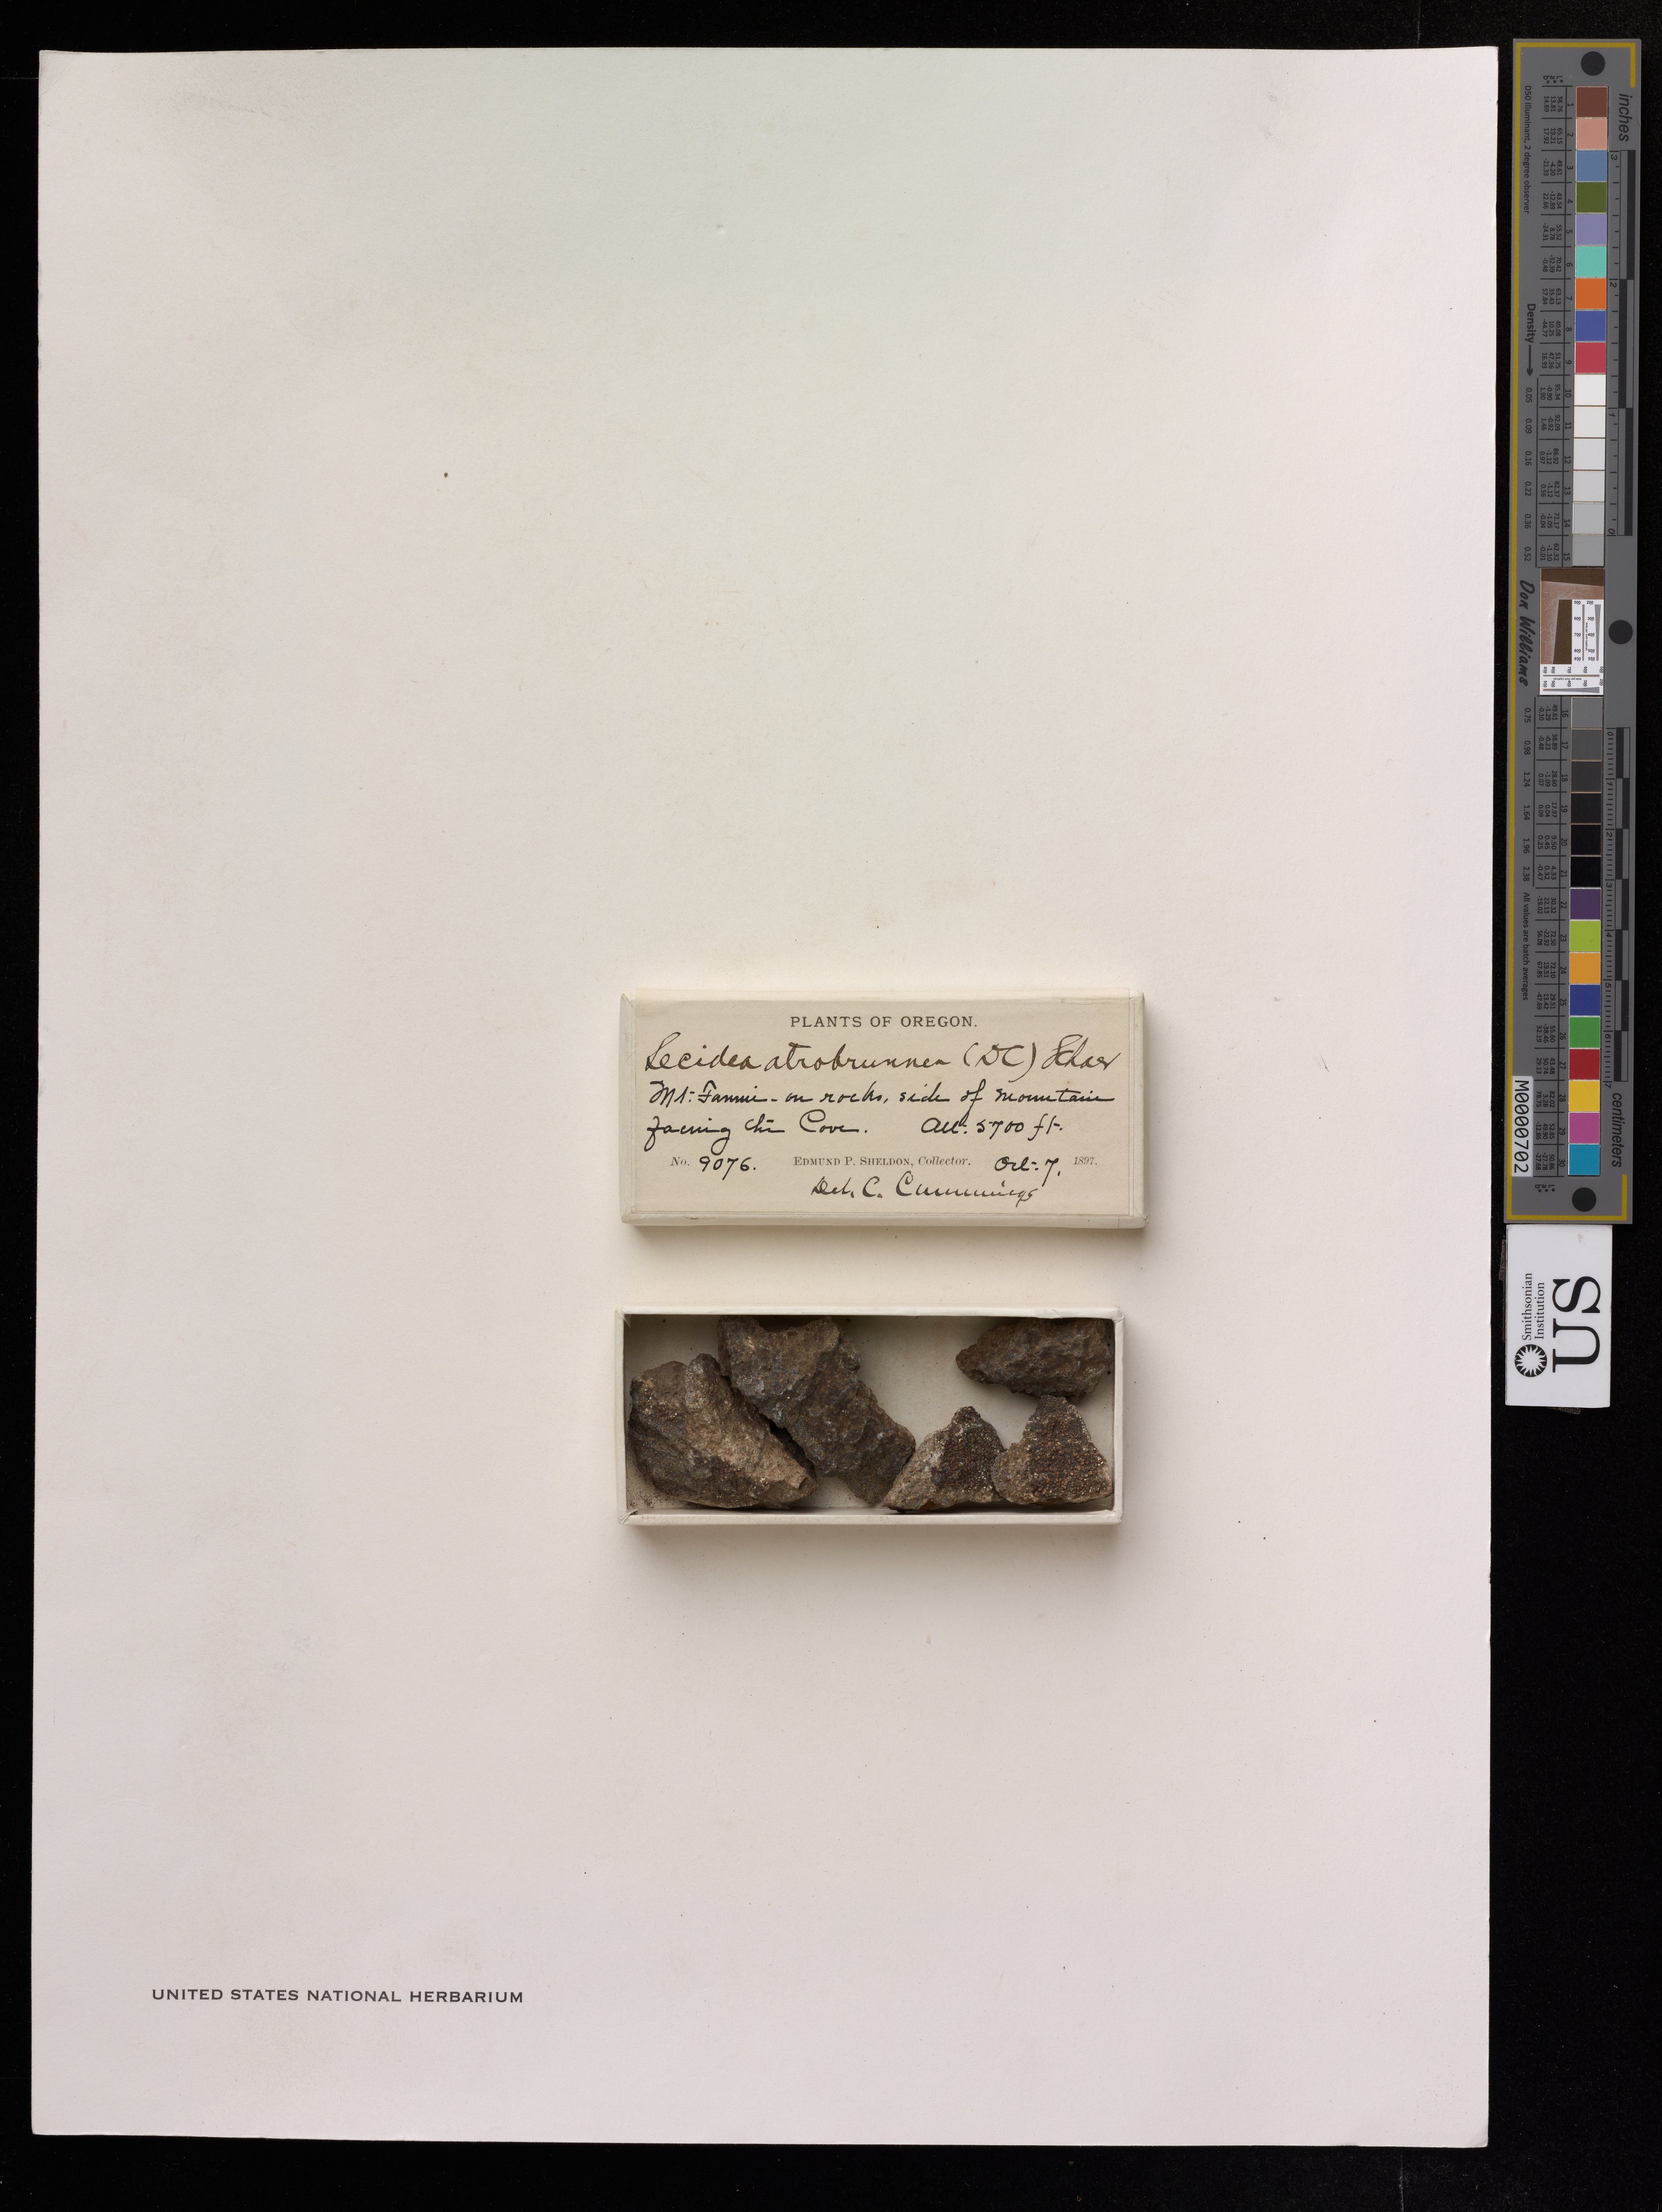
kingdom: Fungi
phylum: Ascomycota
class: Lecanoromycetes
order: Lecideales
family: Lecideaceae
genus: Lecidea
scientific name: Lecidea atrobrunnea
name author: (DC.) Schaer.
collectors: E. P. Sheldon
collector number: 9076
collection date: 1897-10-07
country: United States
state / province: Oregon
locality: Mt. Fannie. Side of mountain facing Chi Cove.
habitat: On rocks.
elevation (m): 1737